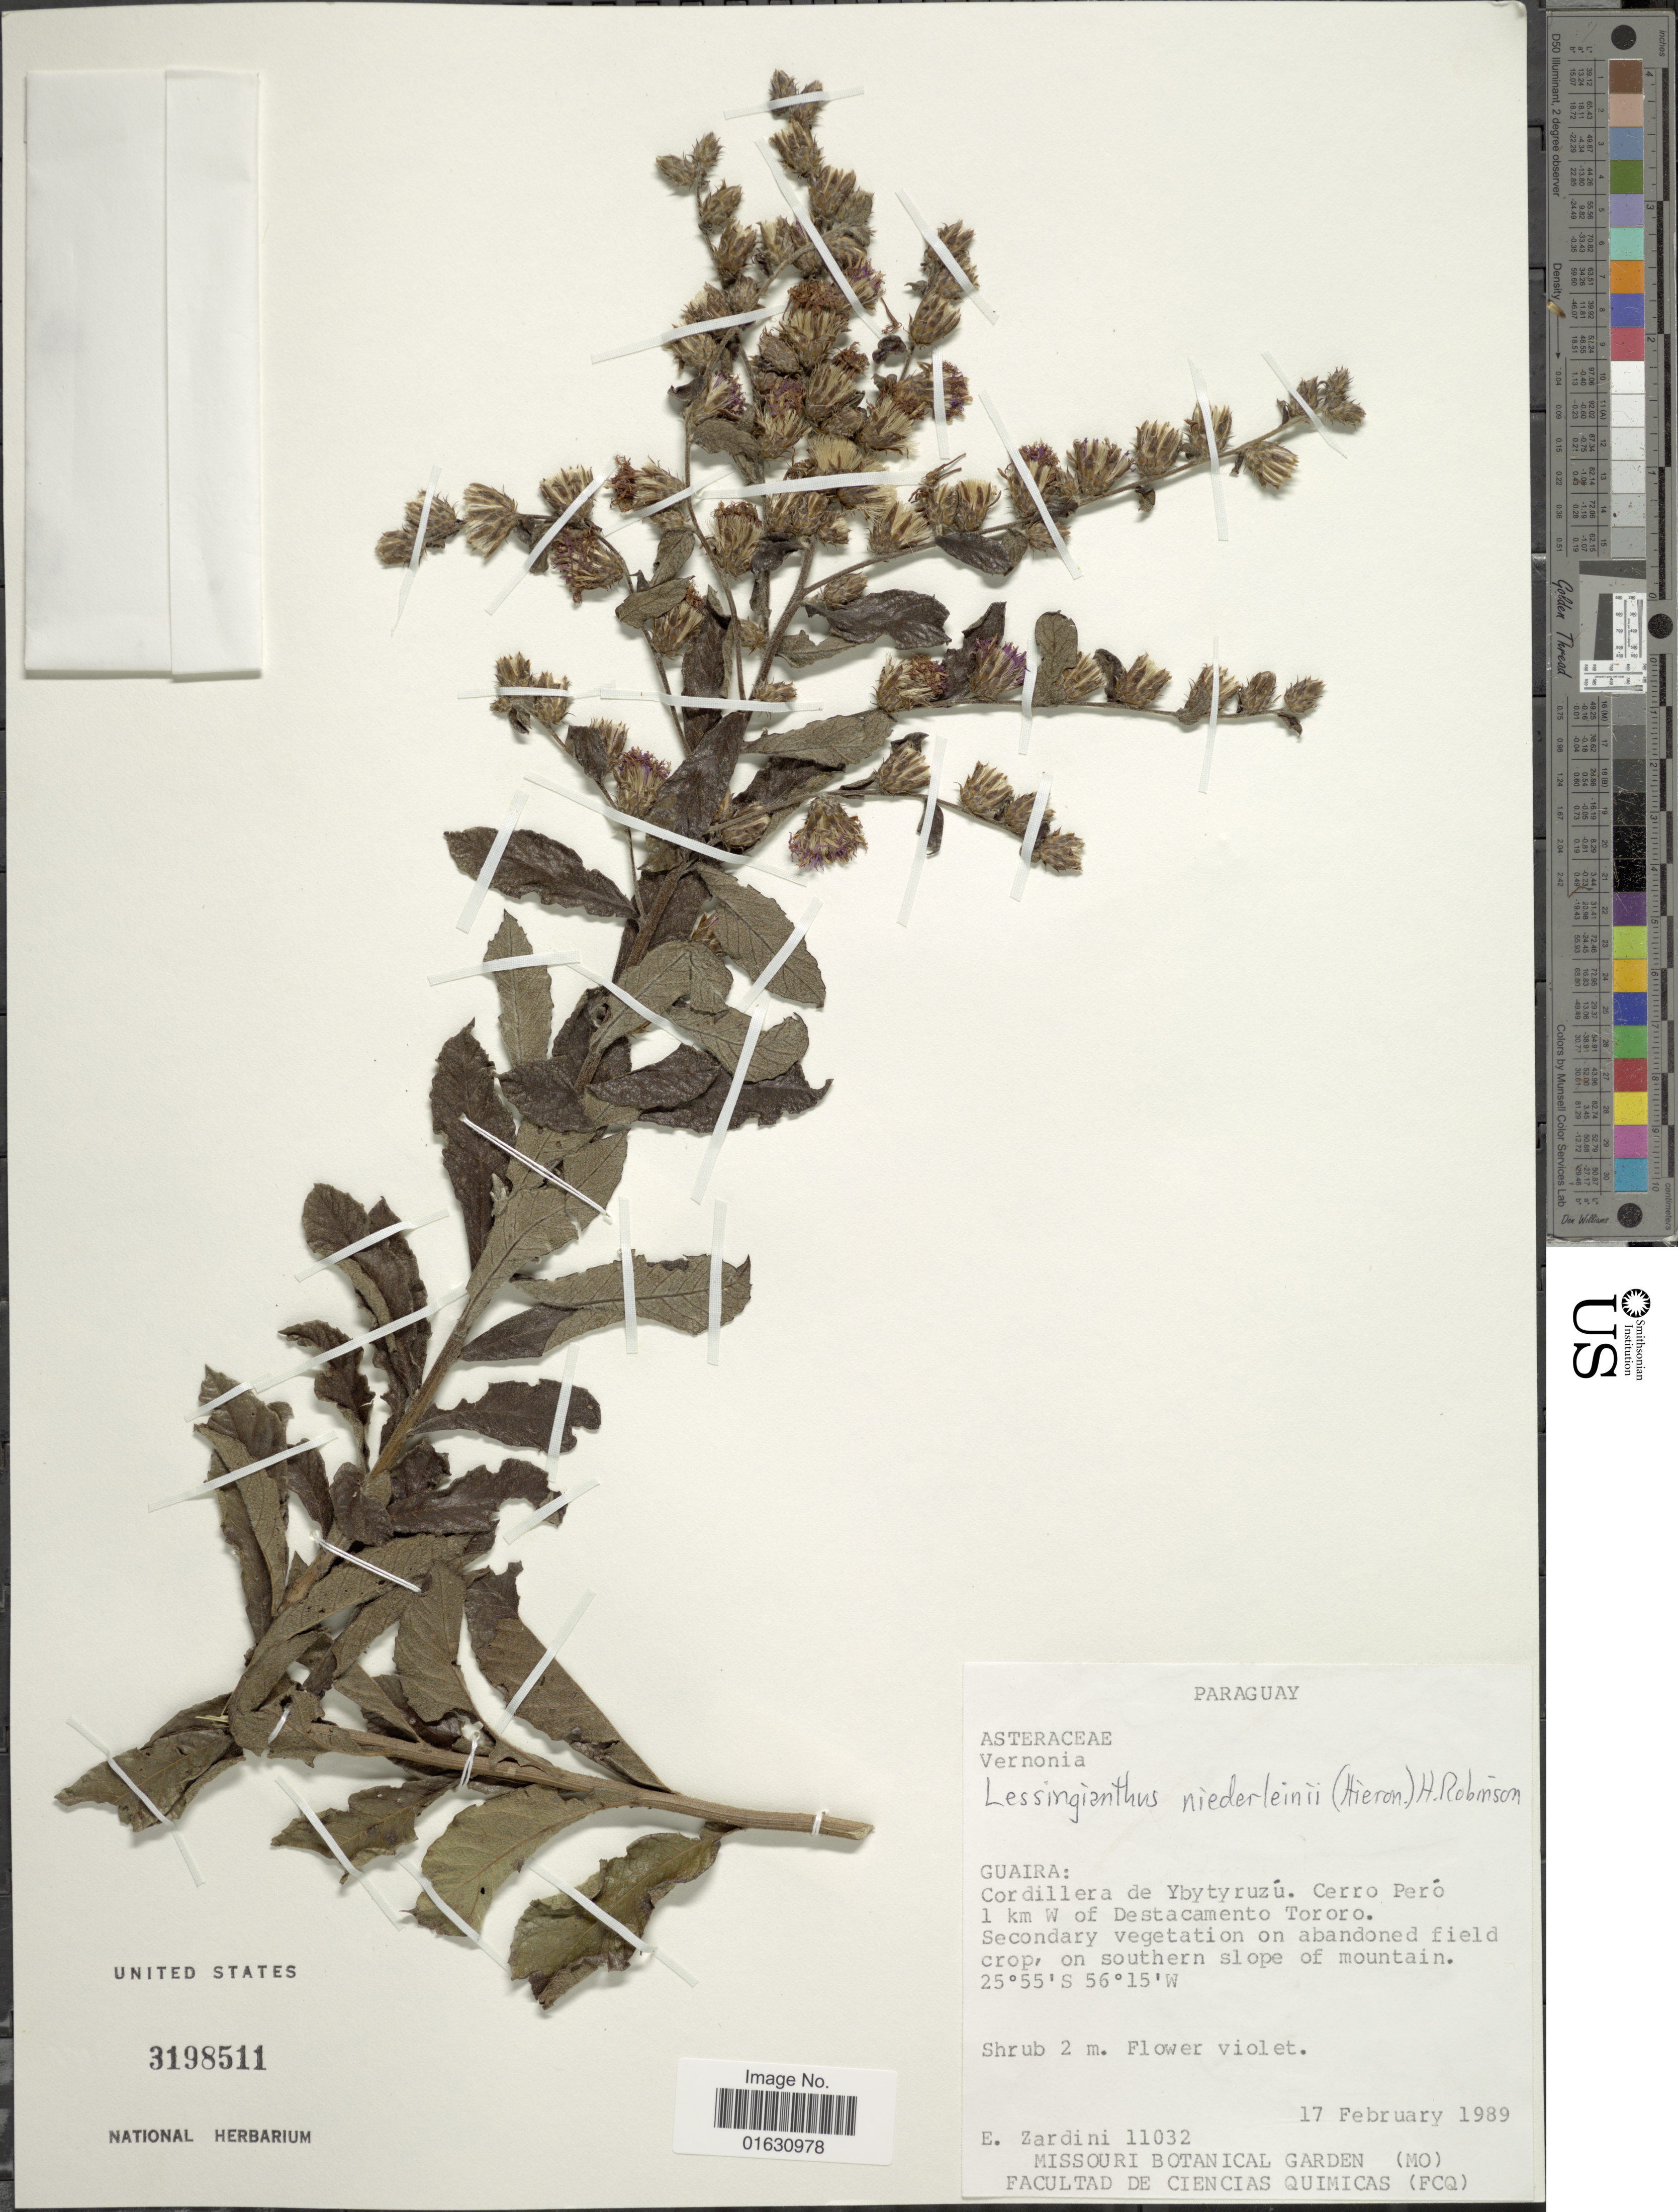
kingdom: Plantae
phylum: Tracheophyta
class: Magnoliopsida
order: Asterales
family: Asteraceae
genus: Lessingianthus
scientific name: Lessingianthus niederleinii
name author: (Hieron.) H. Rob.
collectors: E. M. Zardini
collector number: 11032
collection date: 1989-02-17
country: Paraguay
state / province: Guaira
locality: Guaira: Cordillera de Ybytyruzú. Cerro Peró 1 km W of Destacamento Tororo.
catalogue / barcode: US 3198511